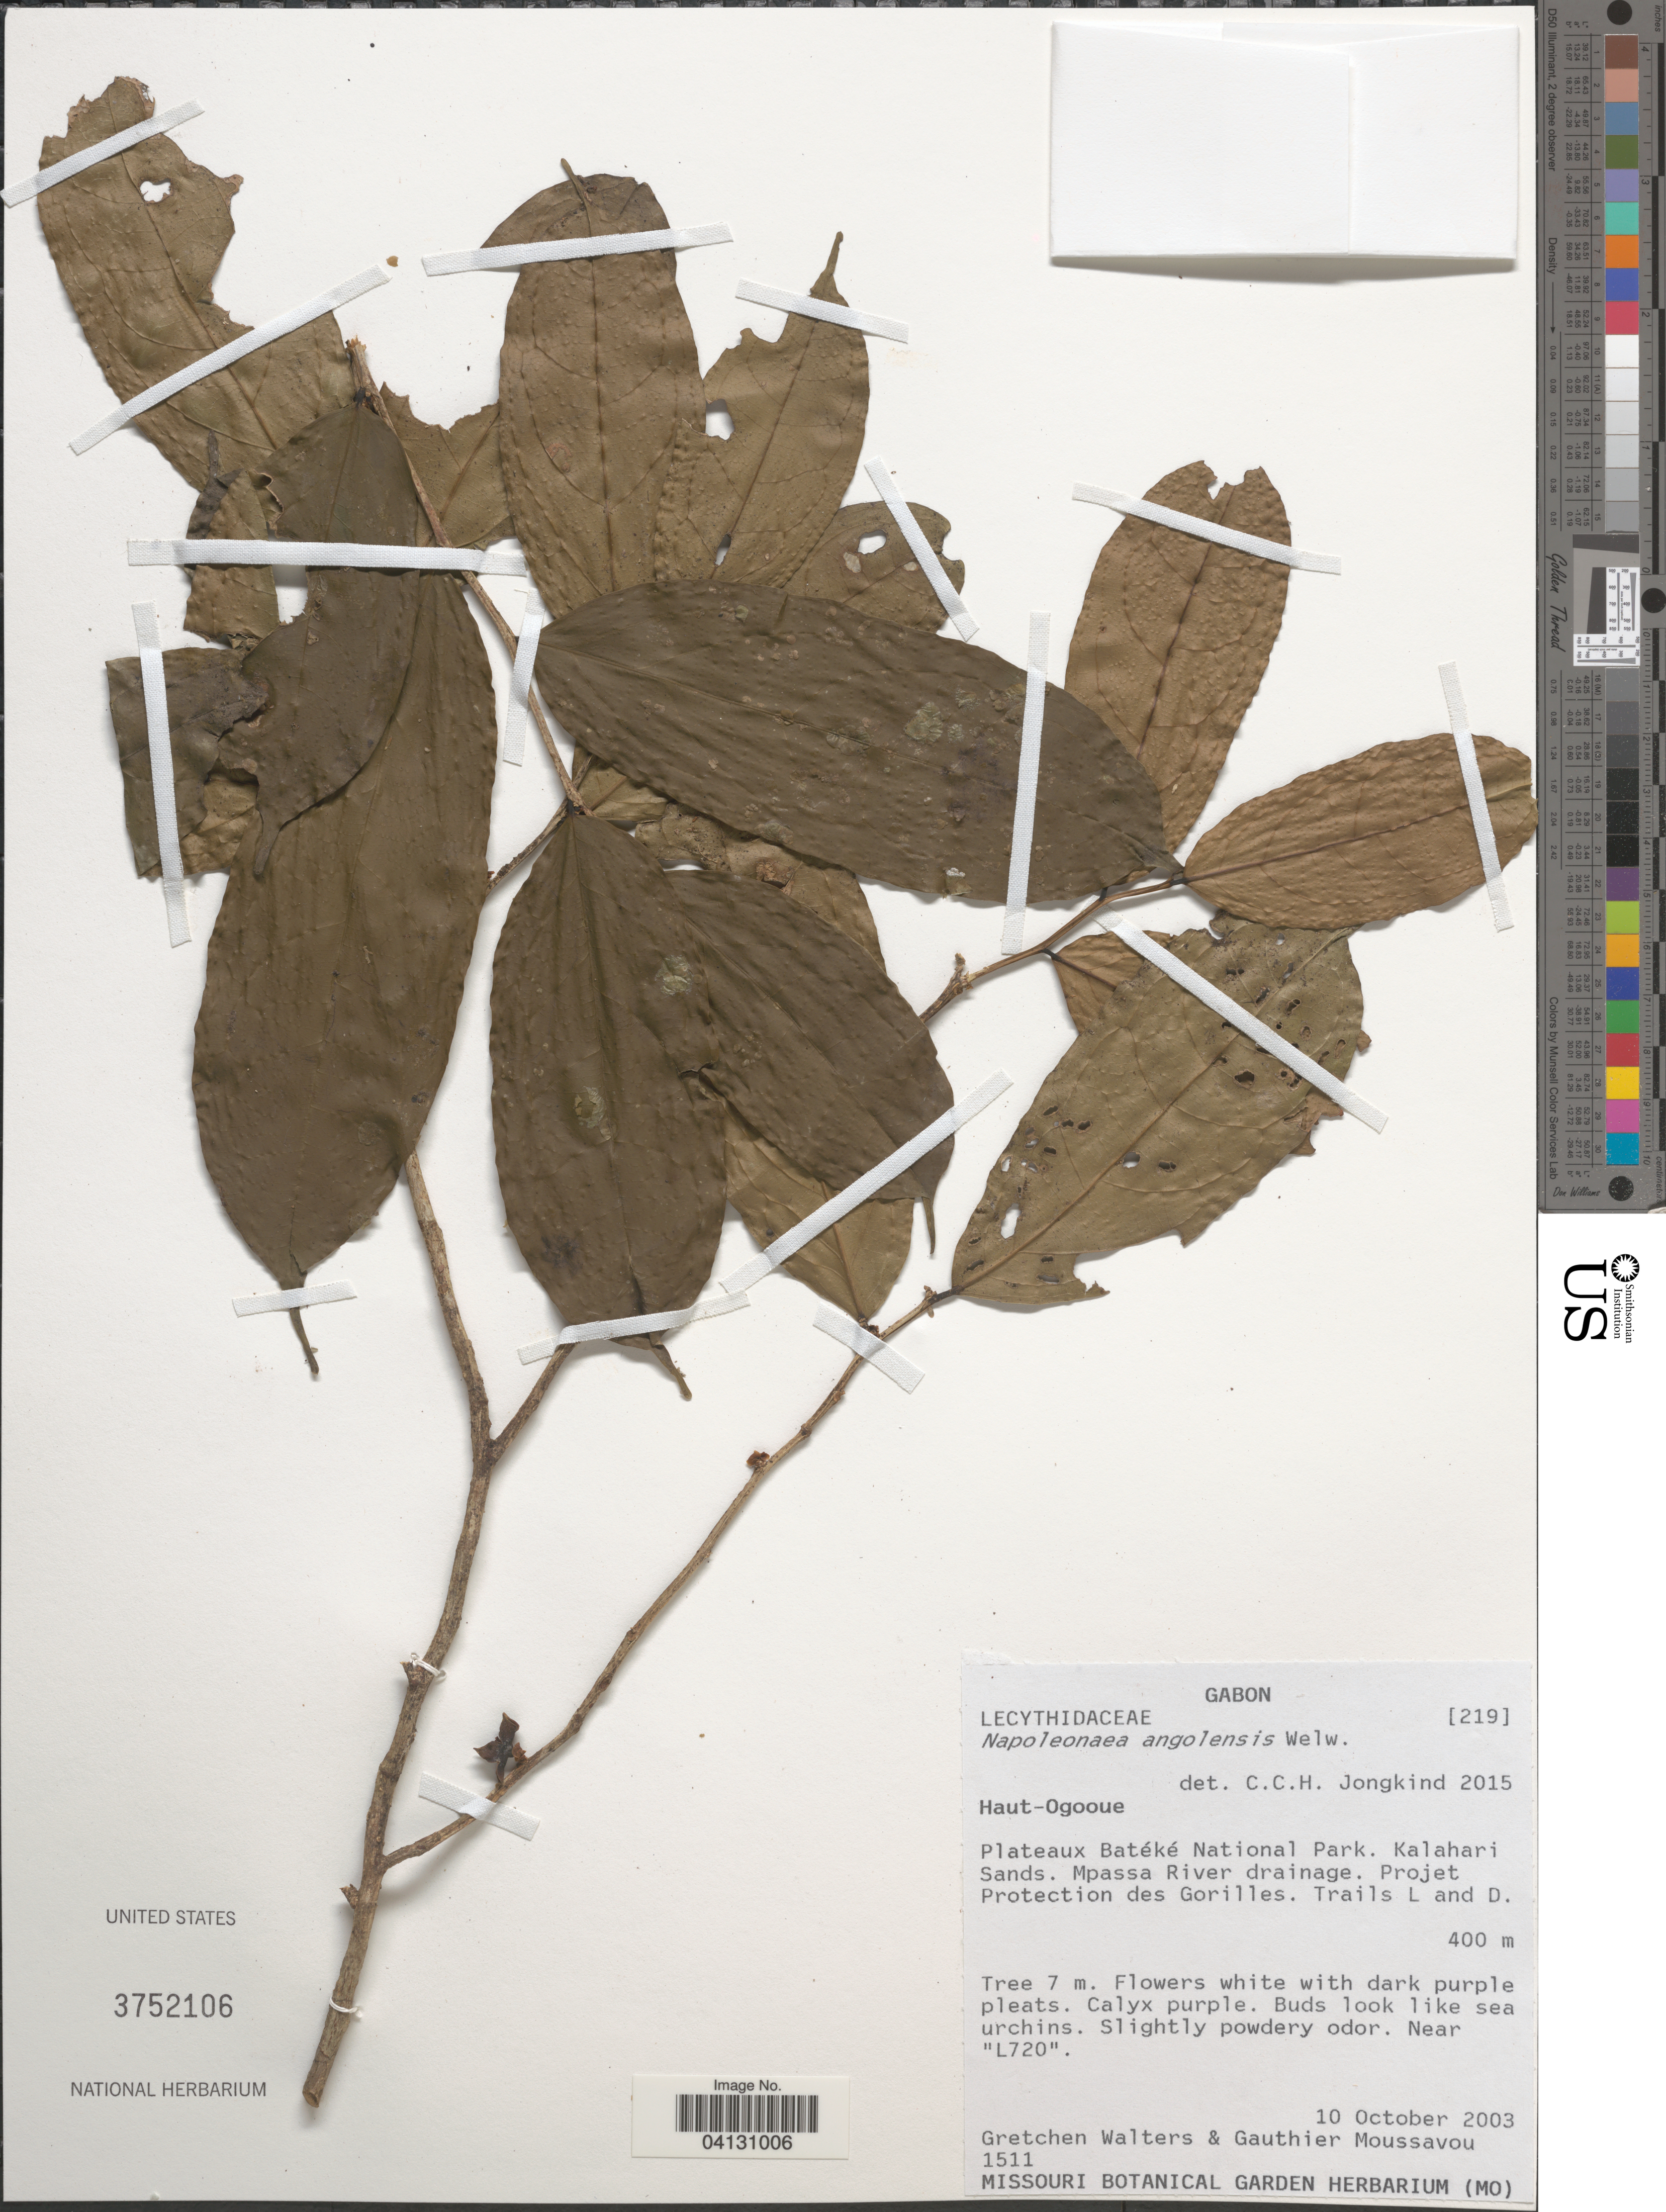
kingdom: Plantae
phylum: Tracheophyta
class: Magnoliopsida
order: Ericales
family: Lecythidaceae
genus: Napoleonaea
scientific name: Napoleonaea angolensis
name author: Welw.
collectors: G. Walters & G. Moussavou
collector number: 1511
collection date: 2003-10-10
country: Gabon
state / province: Haut-Ogooue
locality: Plateaux Batéké National Park. Kalahari Sands. Mpassa River drainage. Projet Protection des Gorilles. Trails L and D. Near "L720".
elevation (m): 400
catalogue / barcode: US 3752106